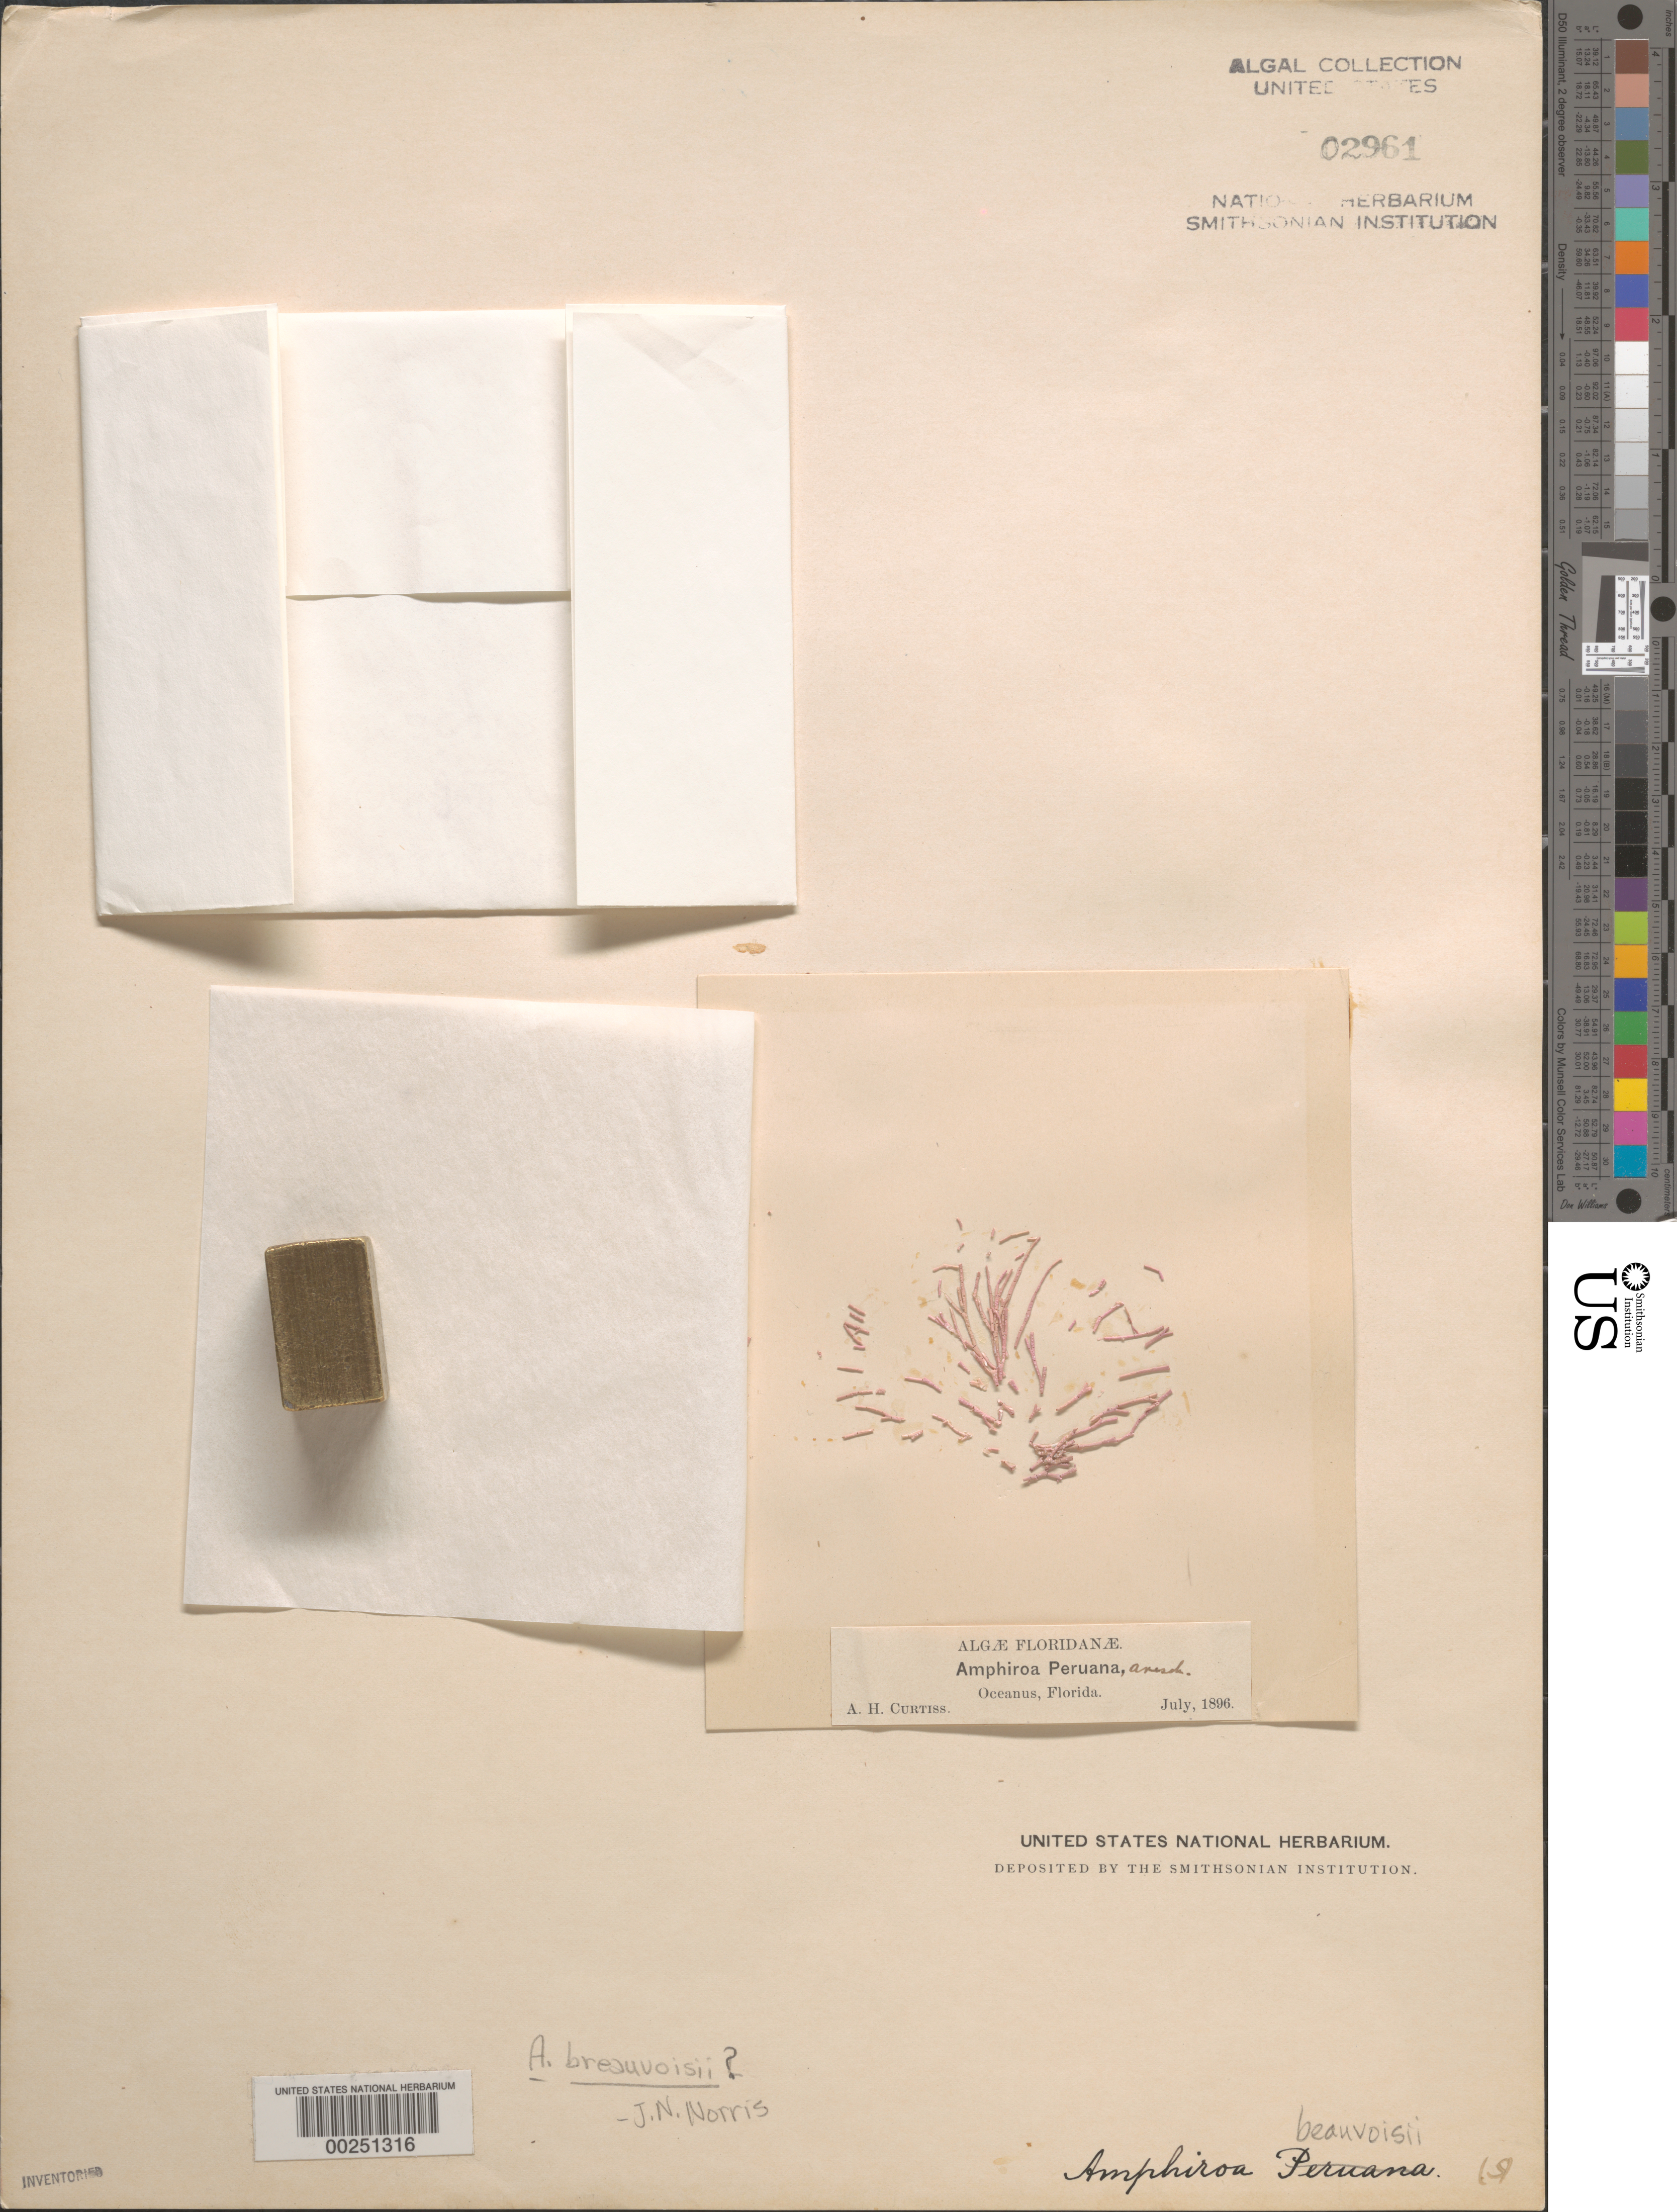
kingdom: Plantae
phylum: Rhodophyta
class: Florideophyceae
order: Corallinales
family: Lithophyllaceae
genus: Amphiroa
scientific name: Amphiroa beauvoisii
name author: J.V.Lamouroux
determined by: Norris, James N.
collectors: A. H. Curtiss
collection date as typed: Jul 1896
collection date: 1896-07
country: United States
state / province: Florida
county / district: Brevard County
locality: Oceanus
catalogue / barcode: US 2961